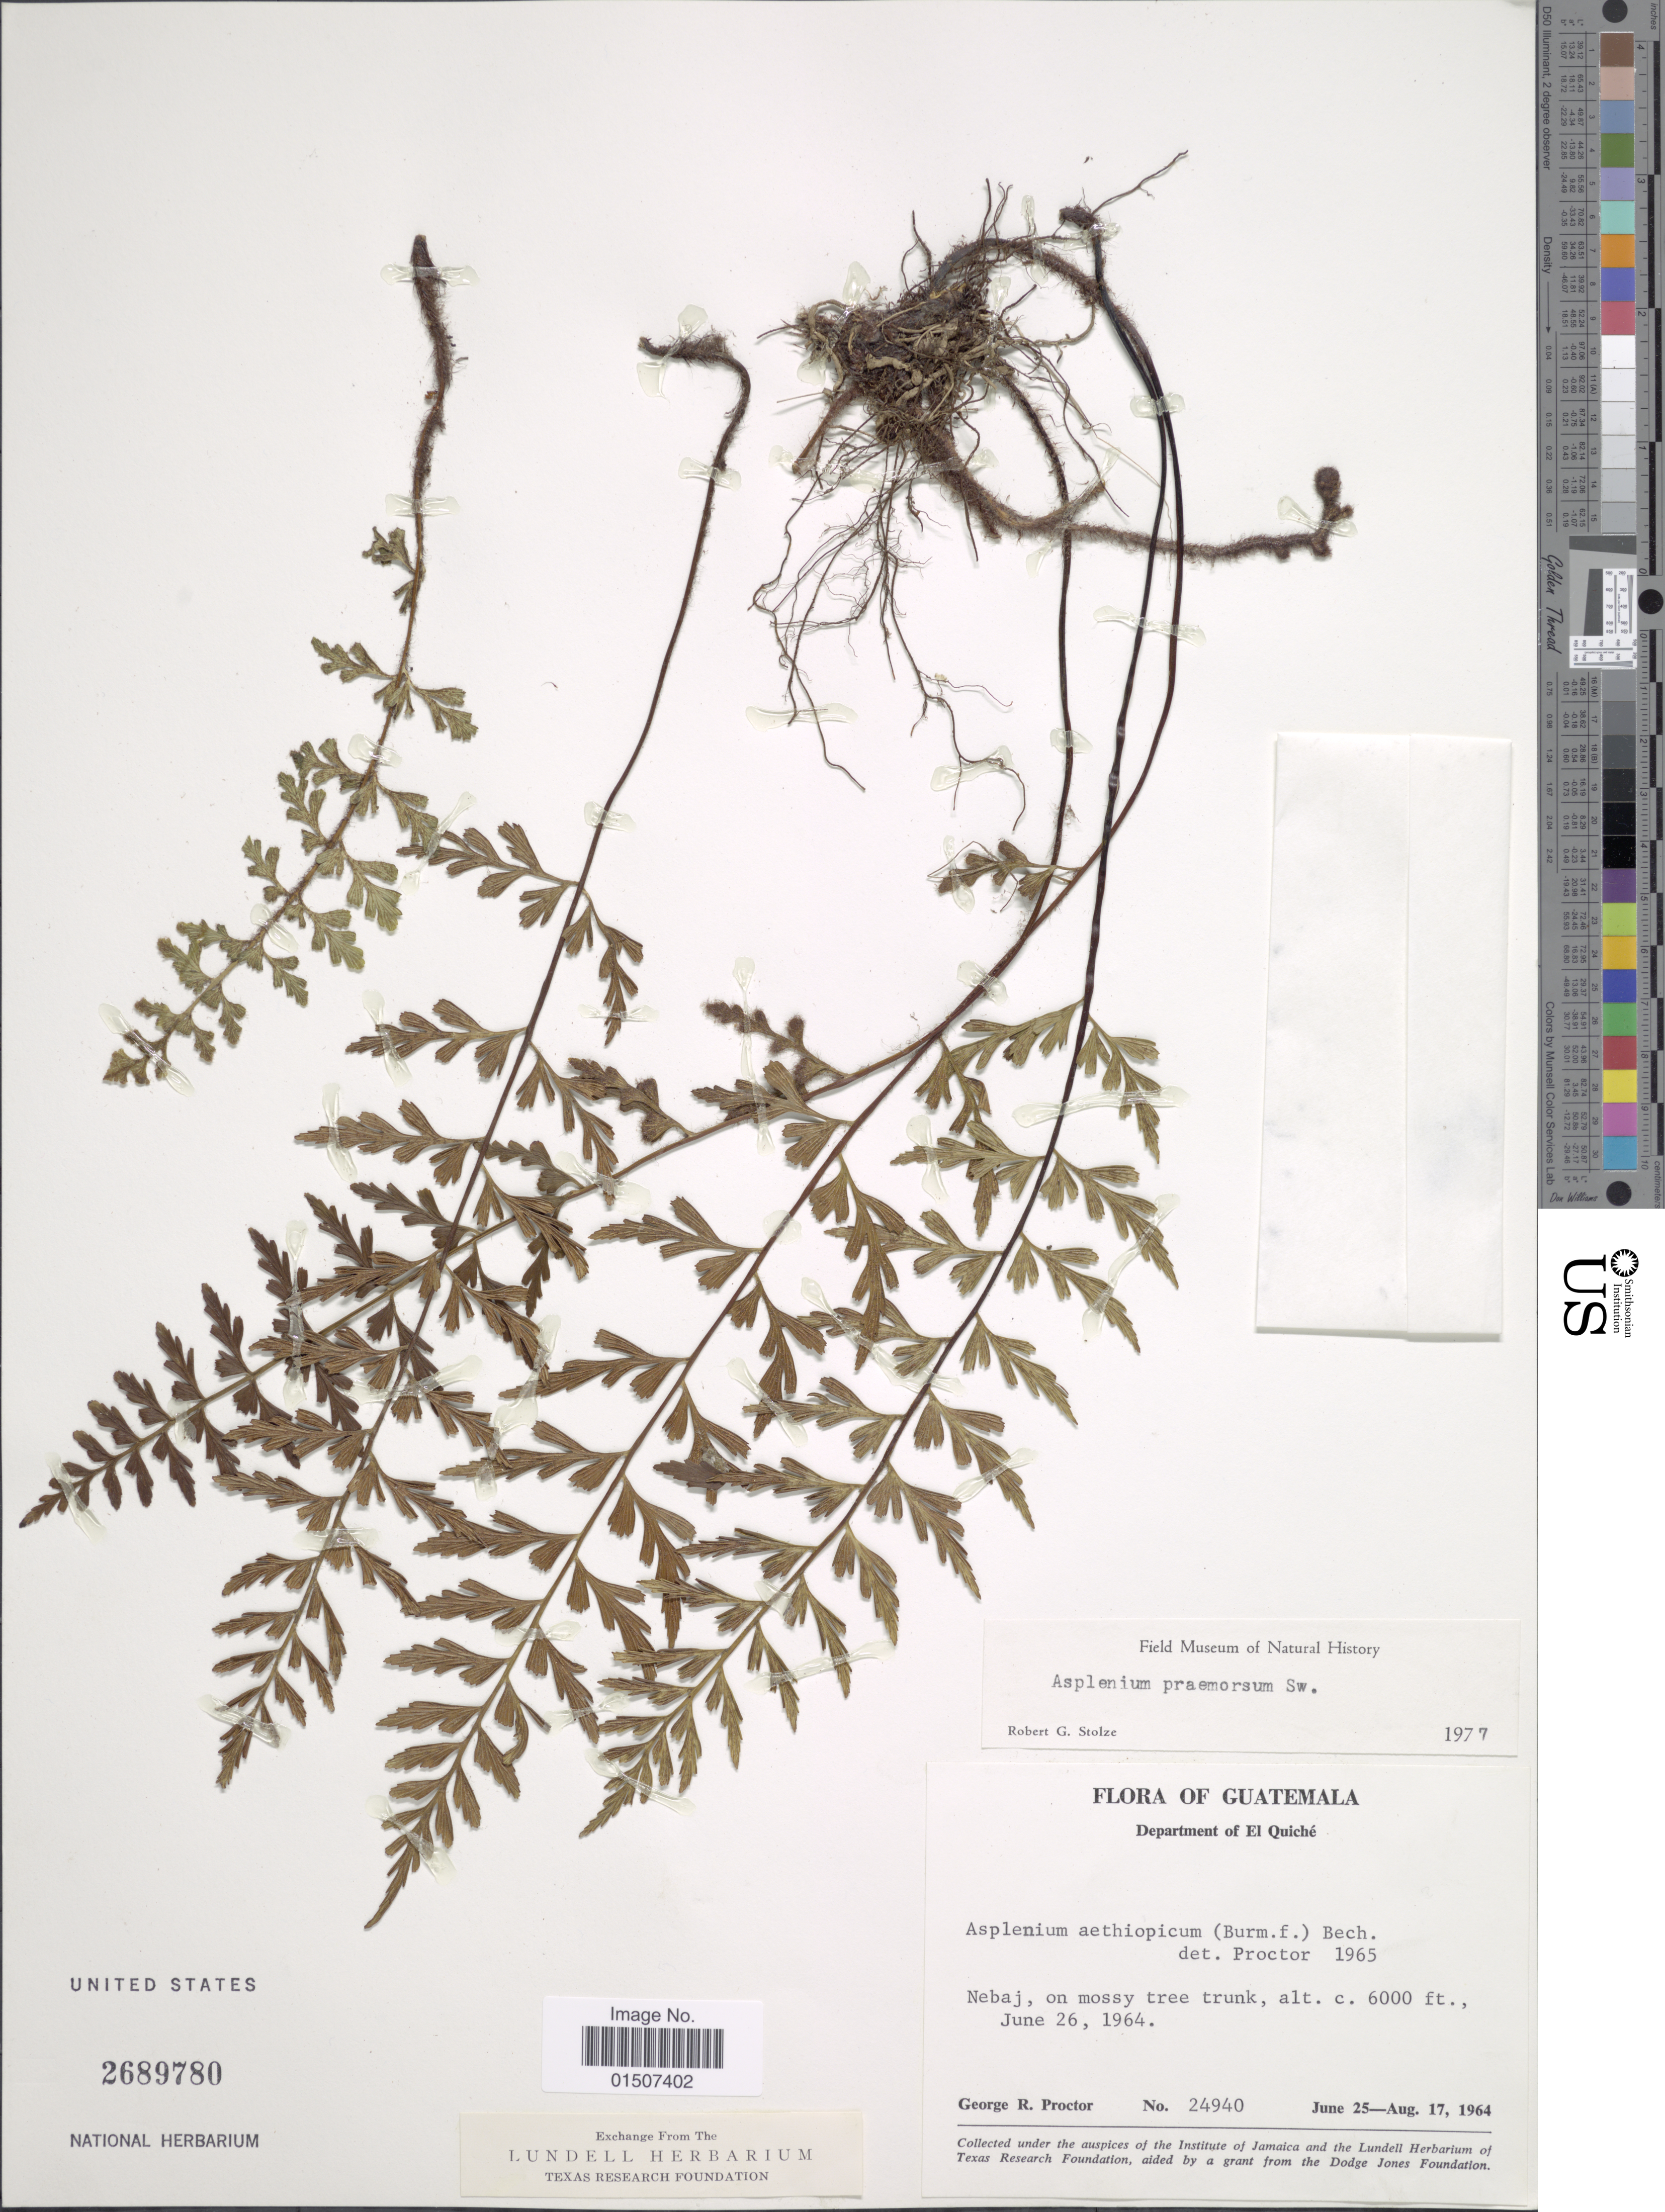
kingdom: Plantae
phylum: Tracheophyta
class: Polypodiopsida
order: Polypodiales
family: Aspleniaceae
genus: Asplenium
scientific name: Asplenium praemorsum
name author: Sw.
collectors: G. R. Proctor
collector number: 24940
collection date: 1964-06-25/1964-08-17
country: Guatemala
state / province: El Quiché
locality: Department of El Quiché, Nebaj, on mossy tree trunk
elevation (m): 1829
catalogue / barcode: US 2689780